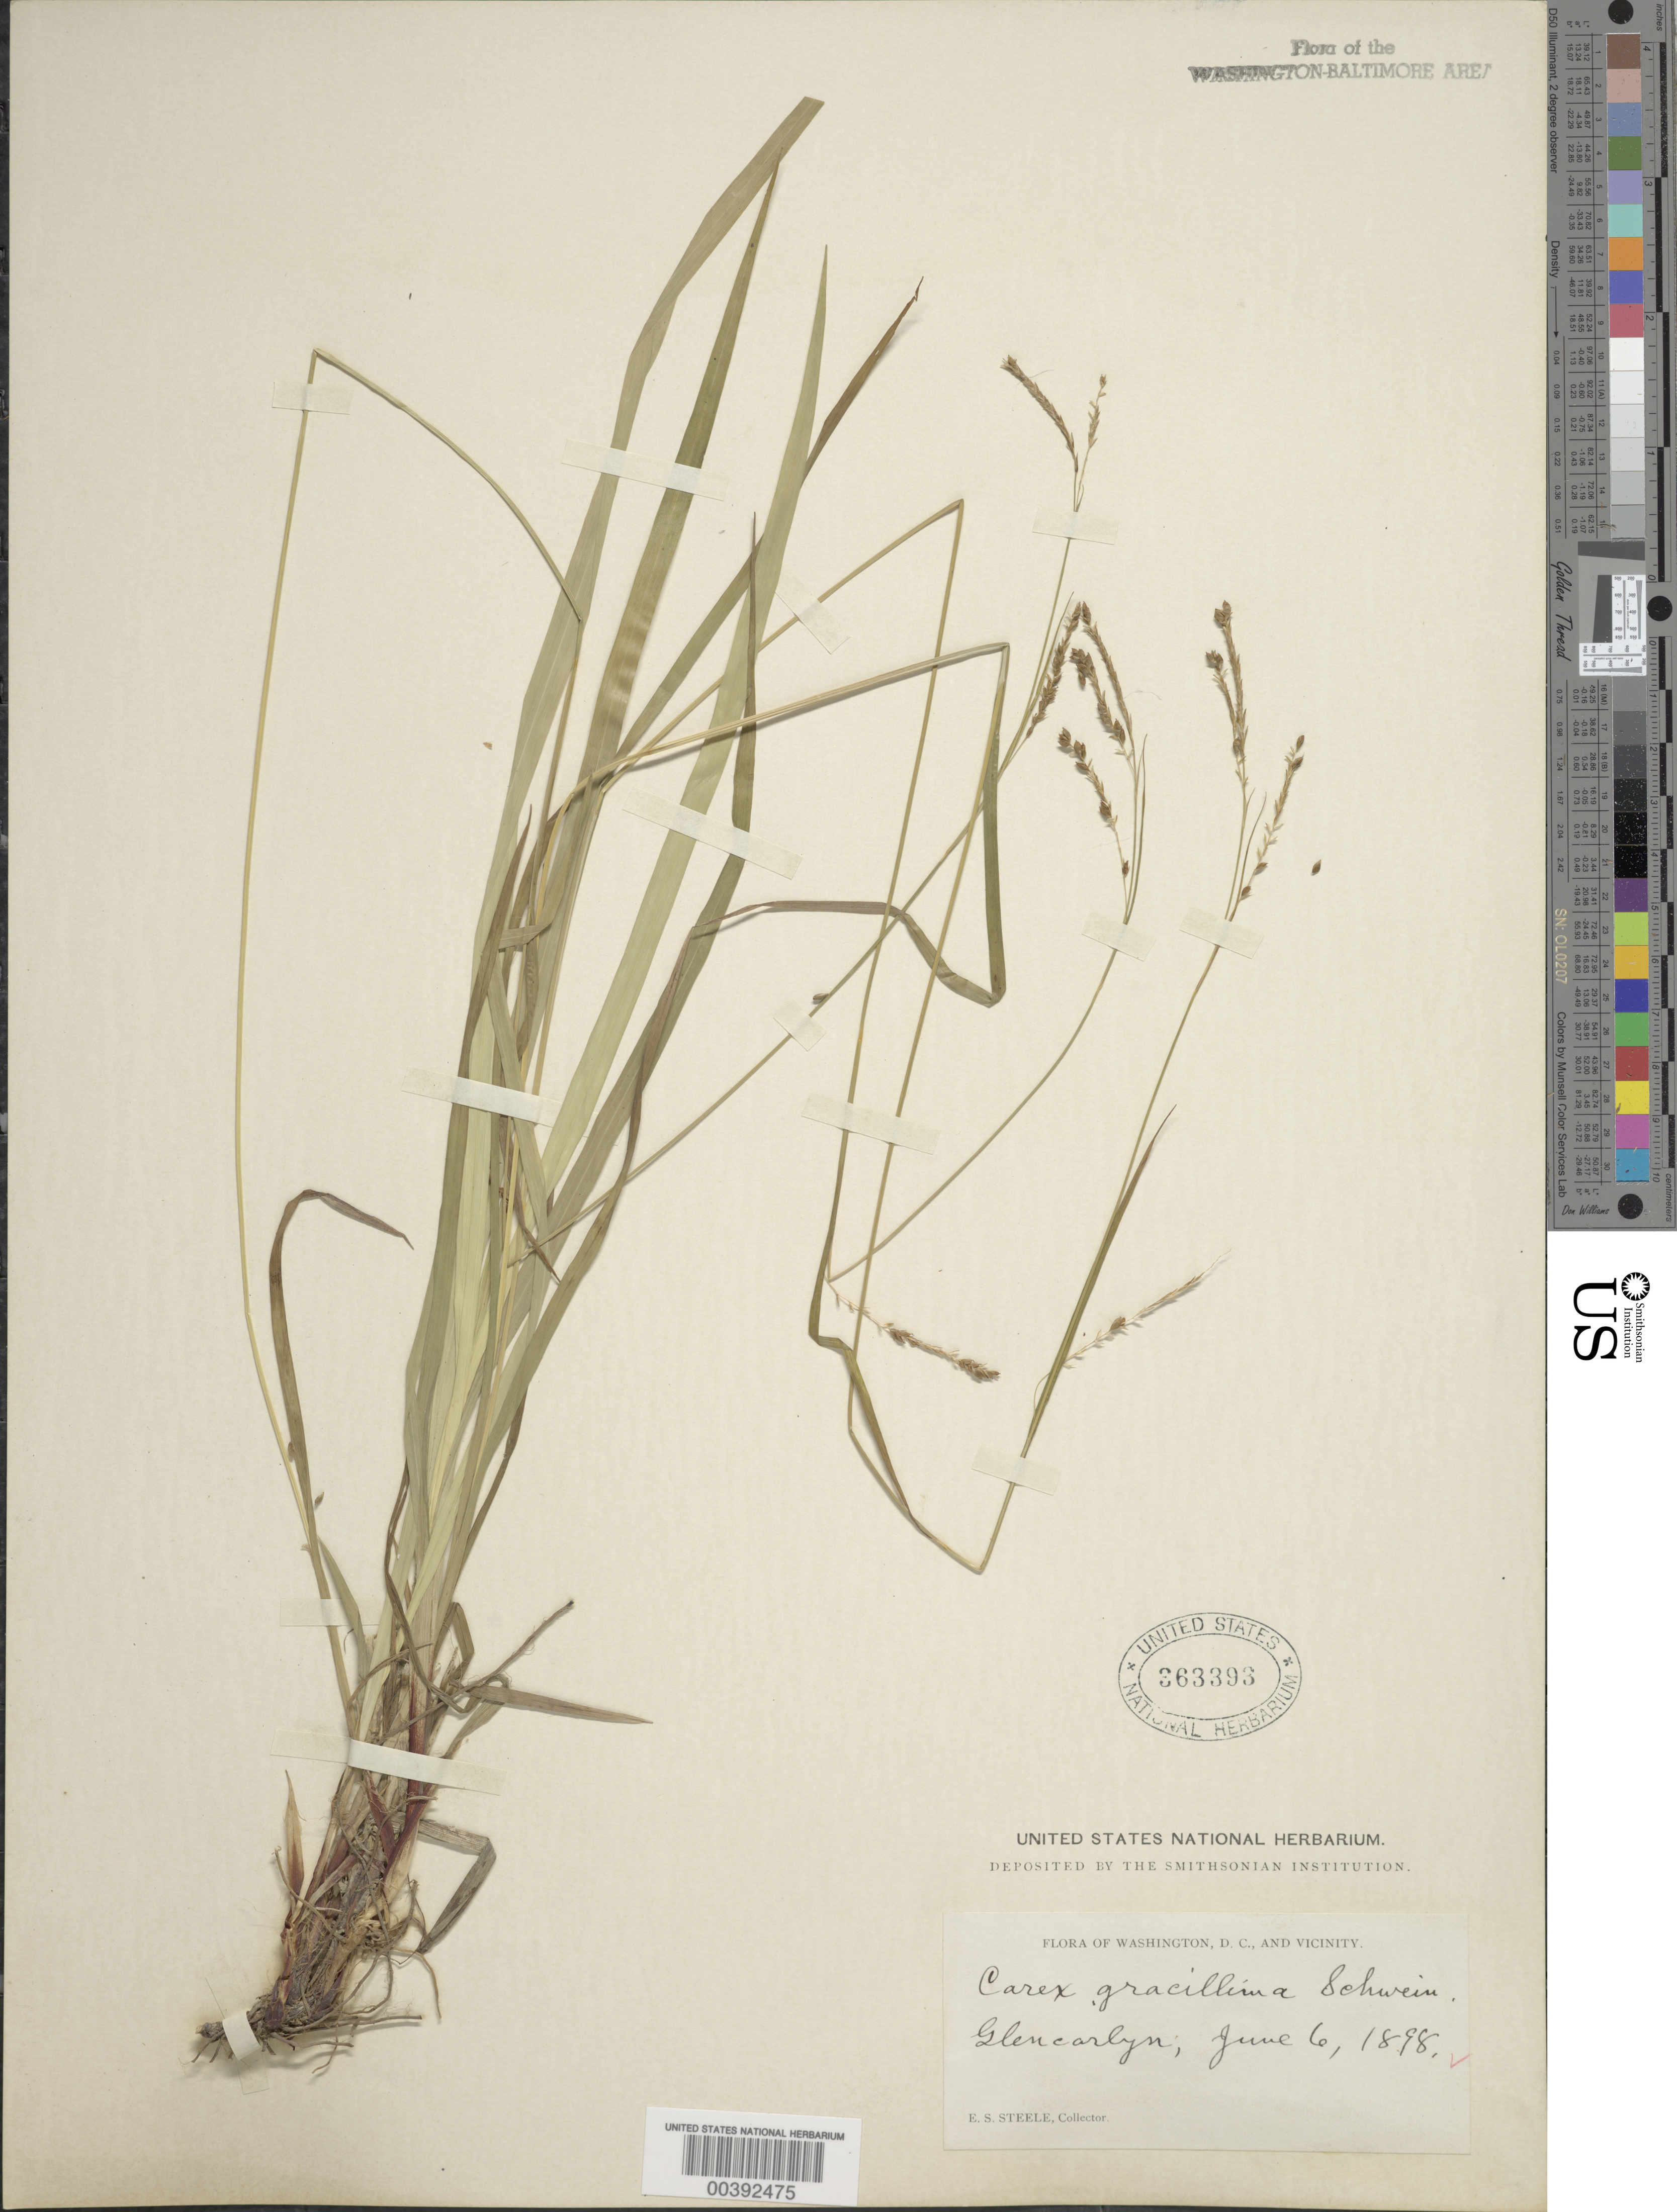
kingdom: Plantae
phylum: Tracheophyta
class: Liliopsida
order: Poales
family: Cyperaceae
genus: Carex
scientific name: Carex gracillima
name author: Schwein.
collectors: E. Steele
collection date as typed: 06 Jun 1898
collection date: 1898-06-06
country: United States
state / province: Virginia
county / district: Arlington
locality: Glencarlyn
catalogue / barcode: US 363393